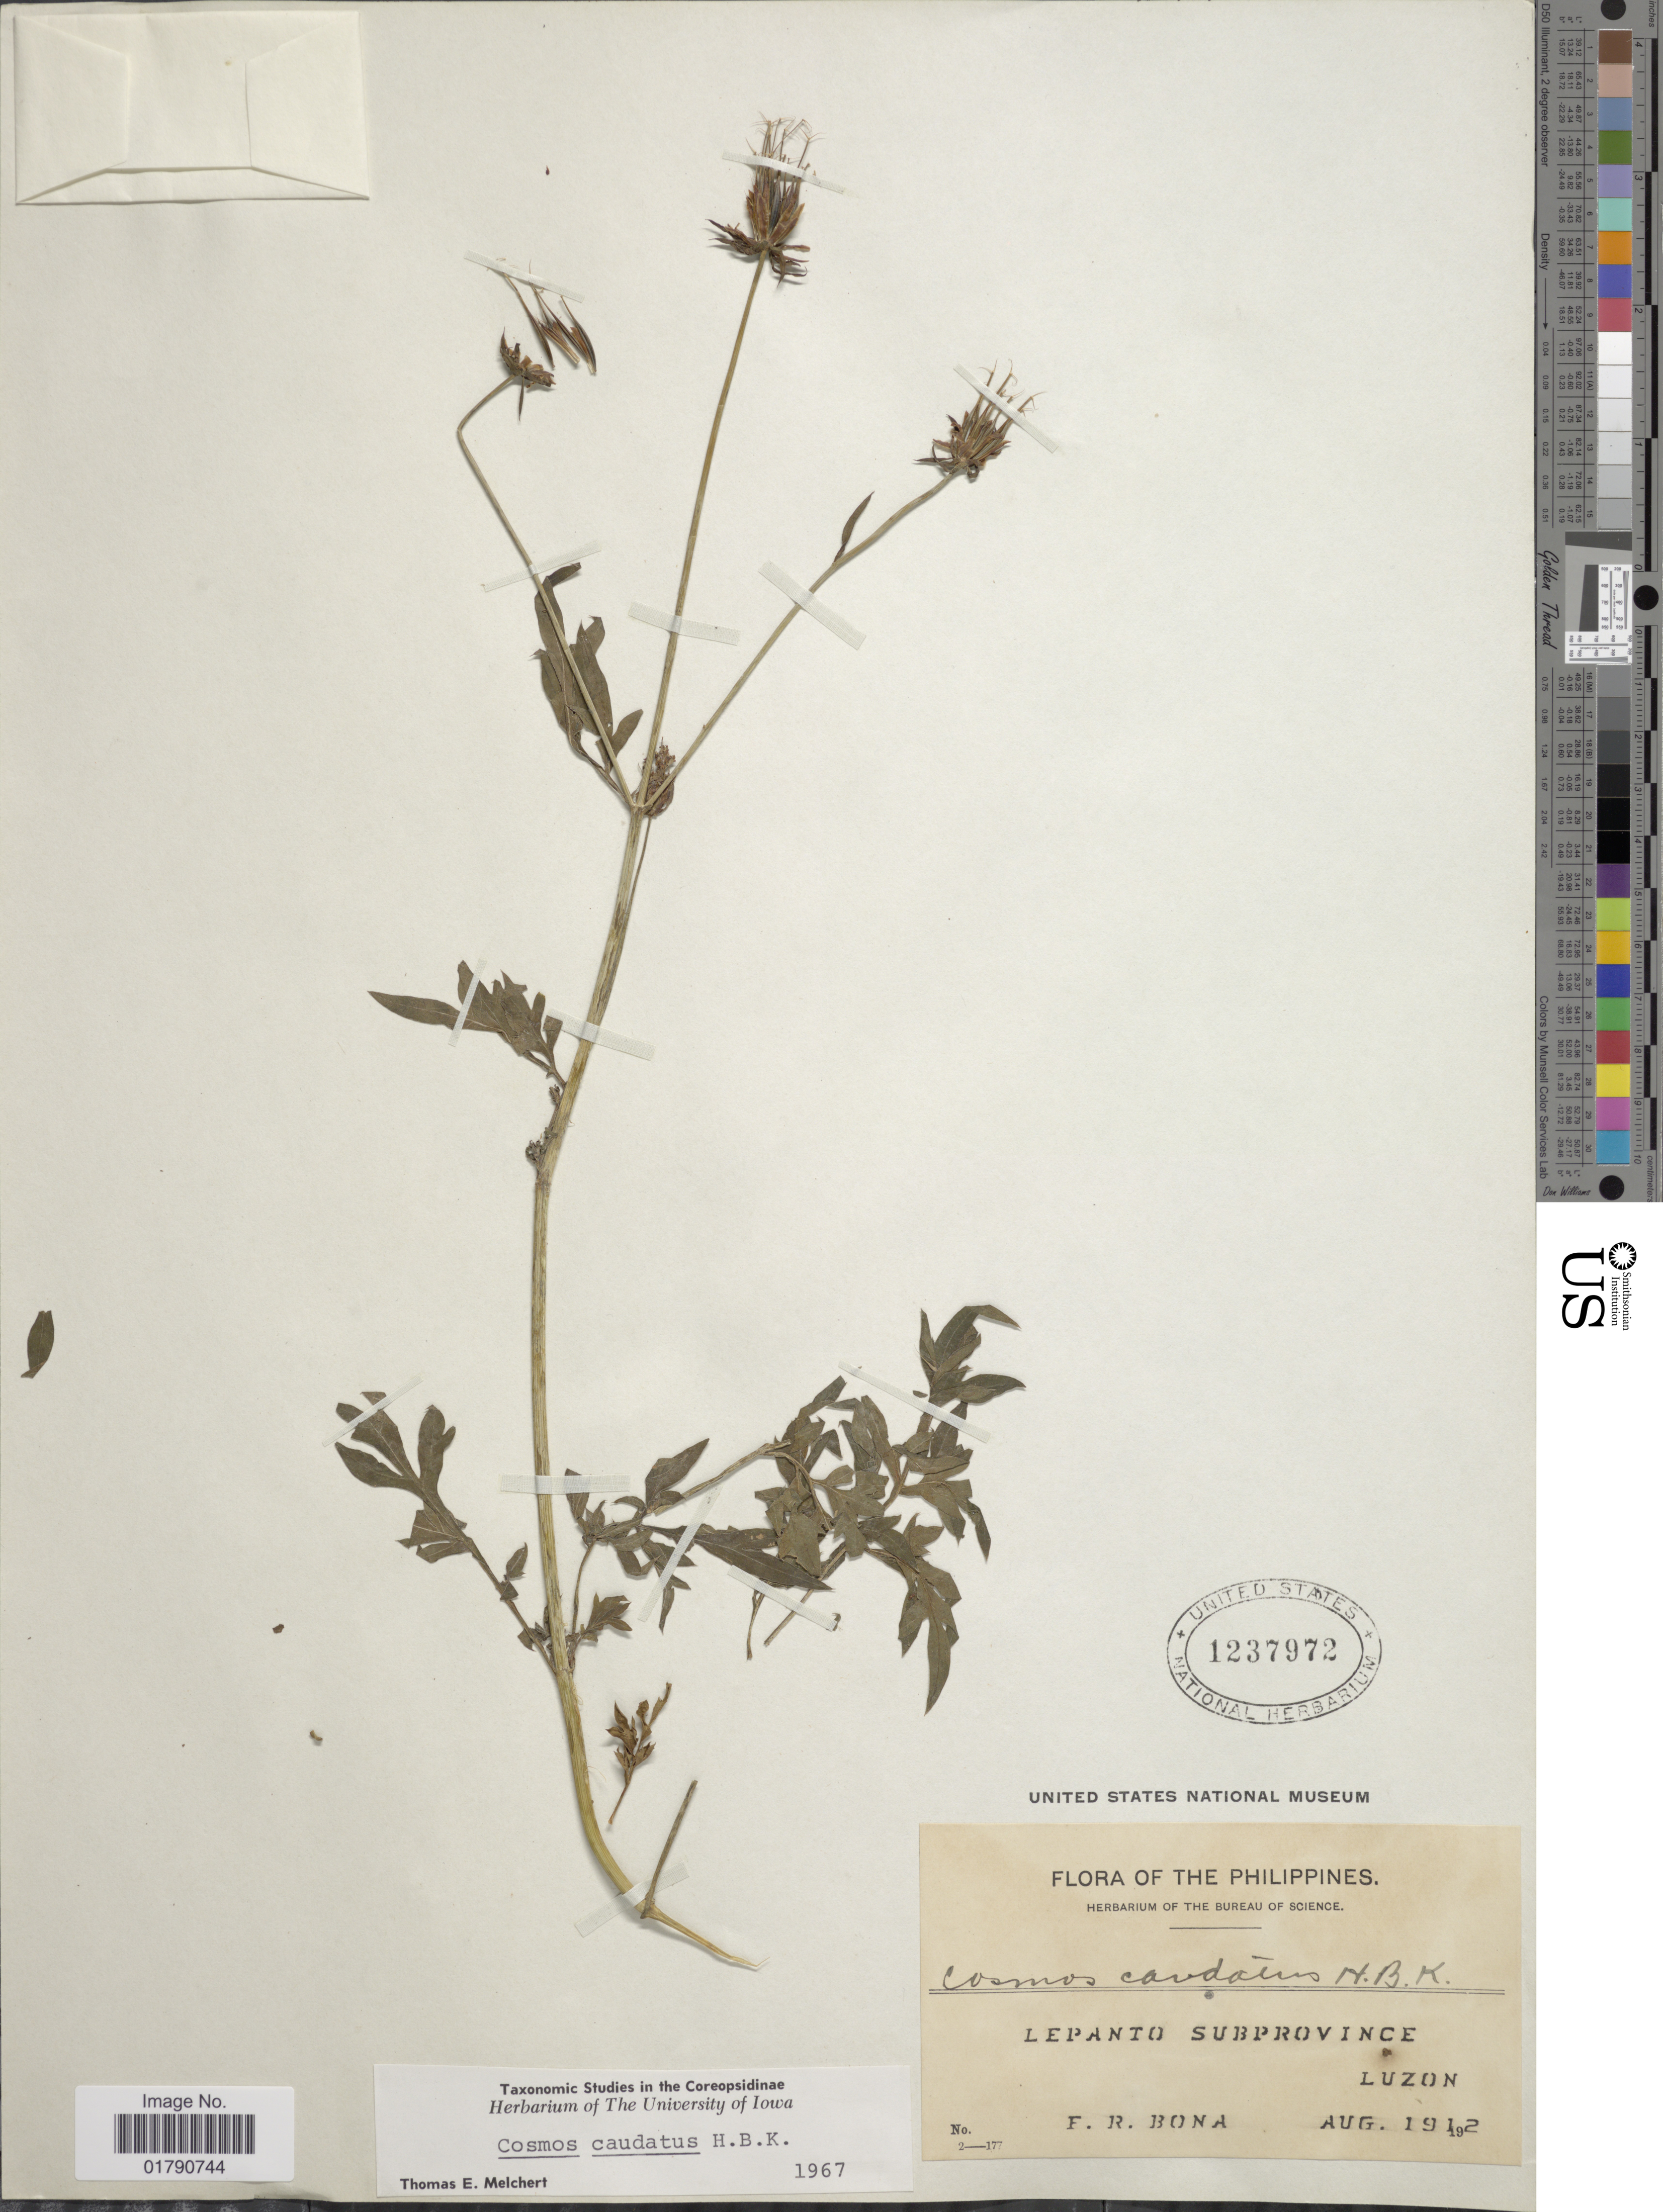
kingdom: Plantae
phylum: Tracheophyta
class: Magnoliopsida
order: Asterales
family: Asteraceae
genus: Cosmos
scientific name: Cosmos caudatus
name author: Kunth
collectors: F. Bona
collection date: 1912-08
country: Philippines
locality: Lepanto Subprovince, Luzon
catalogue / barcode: US 1237972